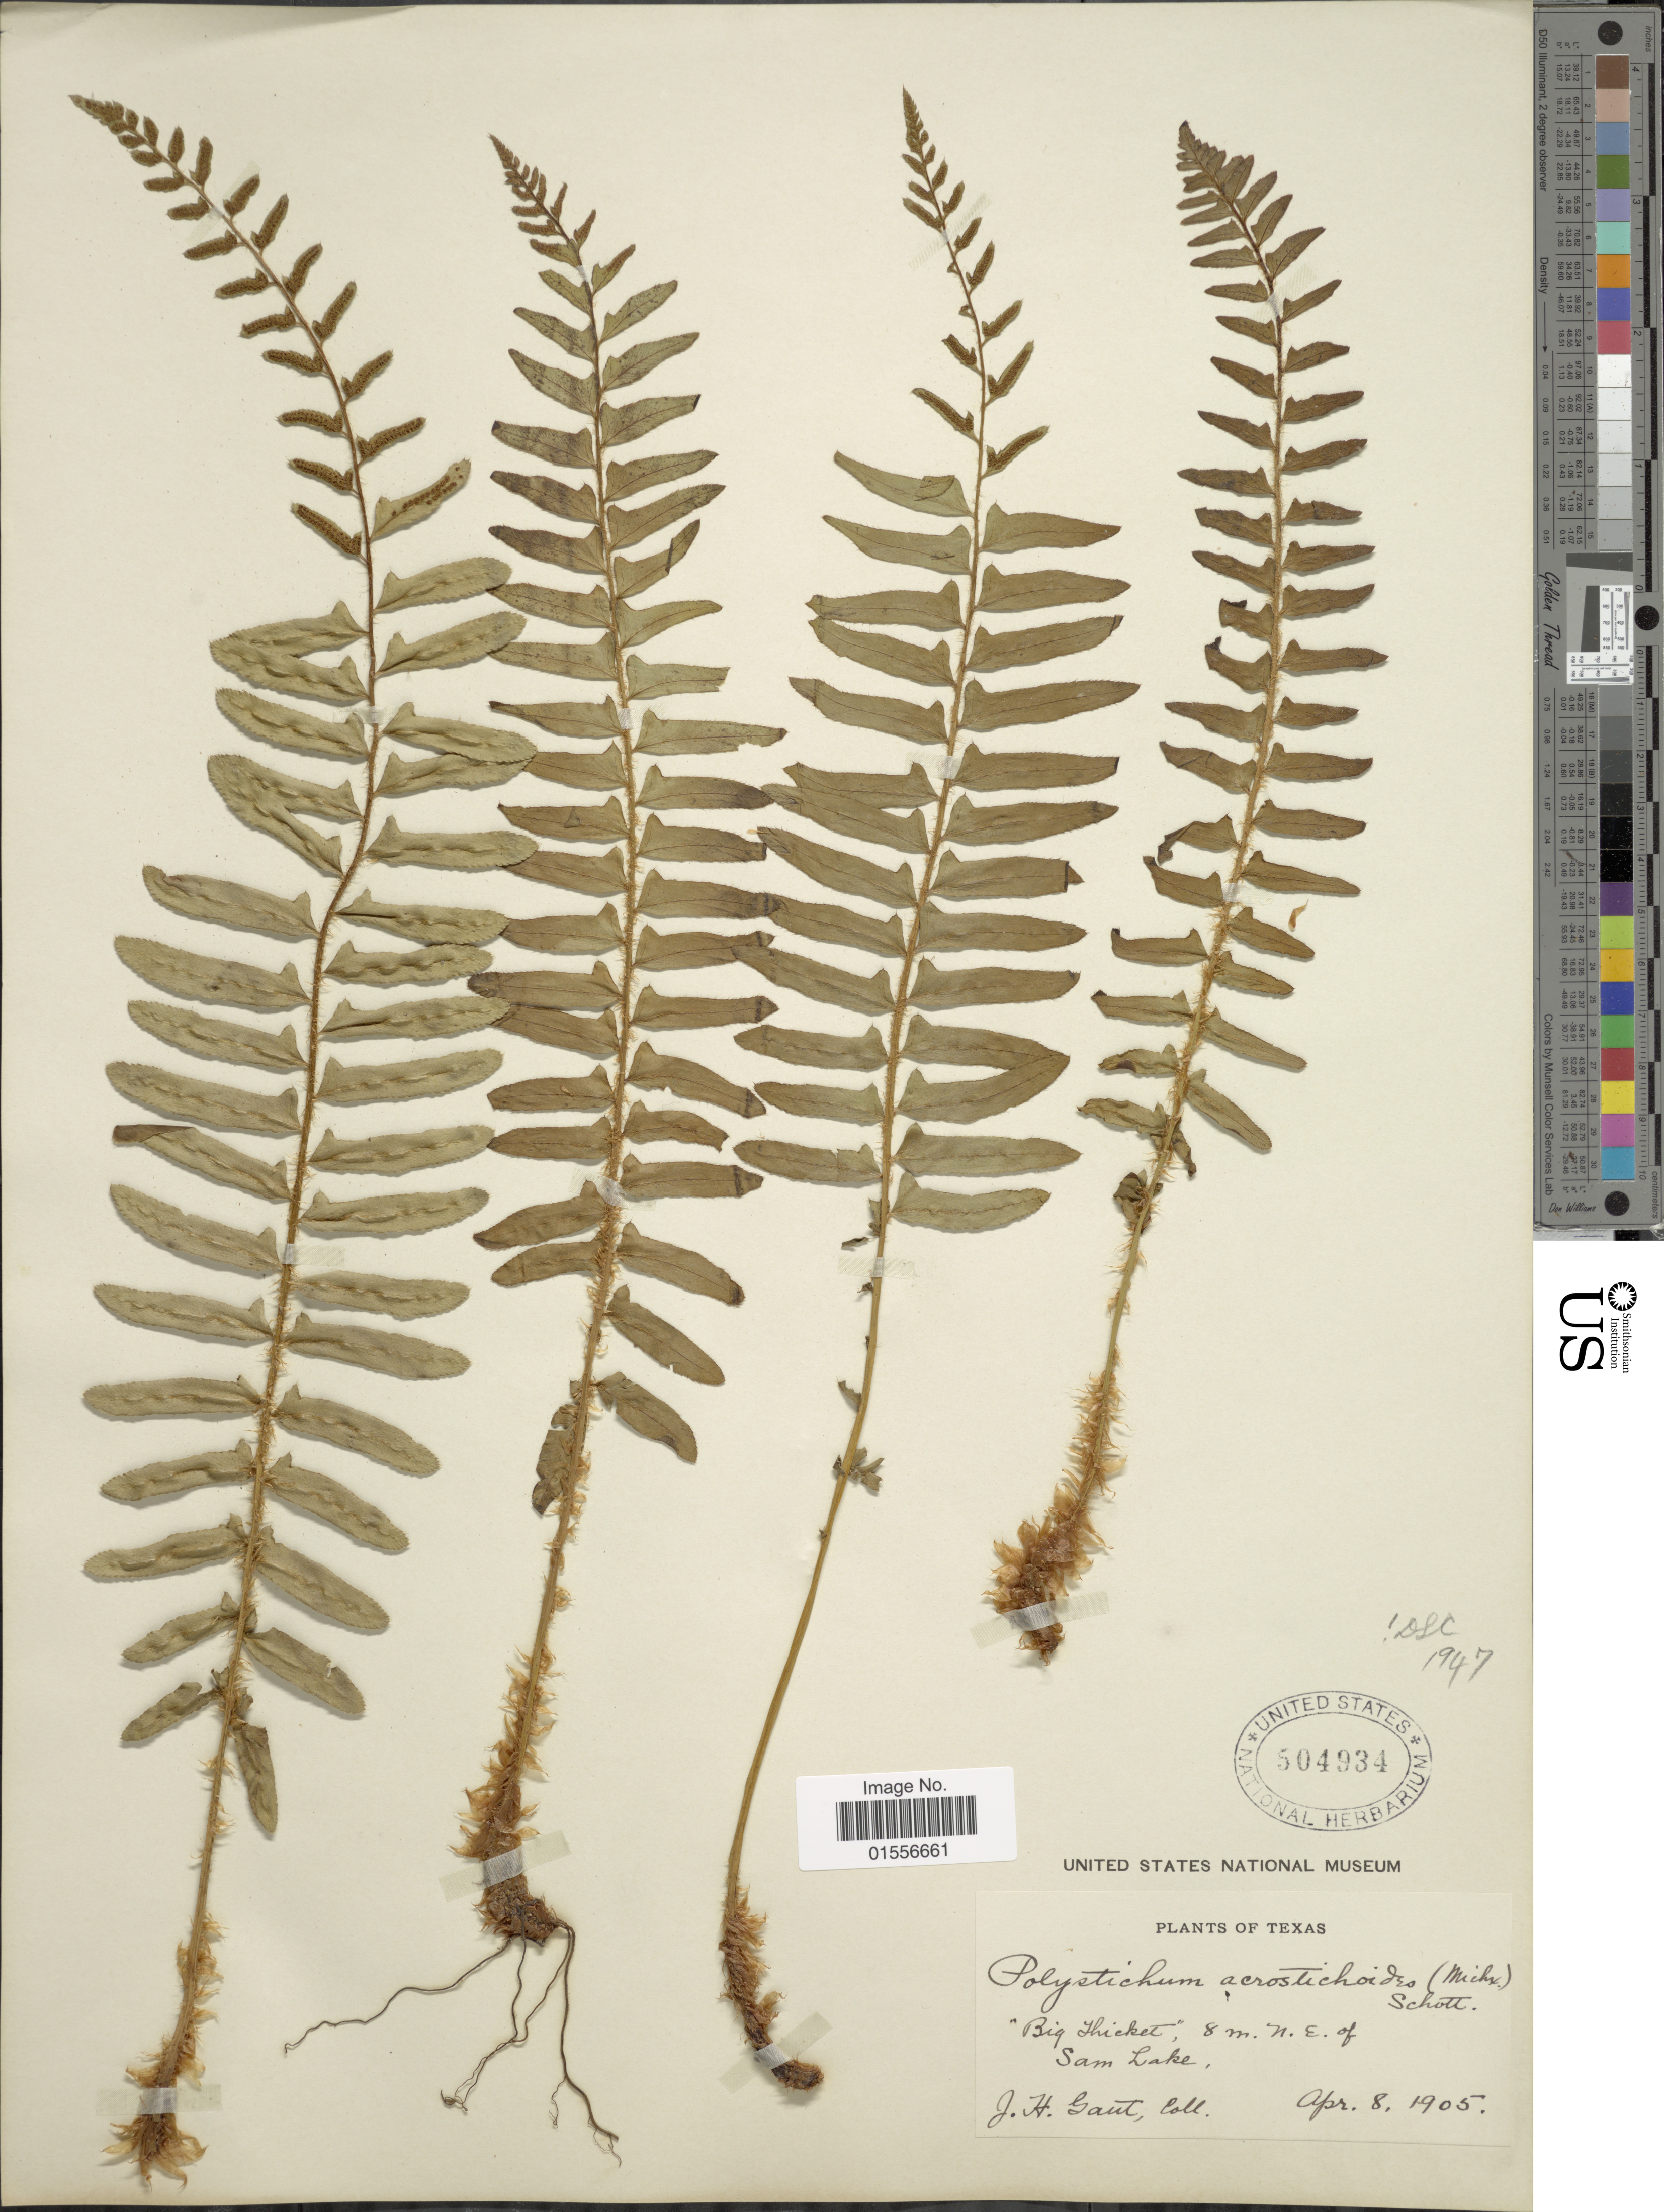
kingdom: Plantae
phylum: Tracheophyta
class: Polypodiopsida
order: Polypodiales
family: Dryopteridaceae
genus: Polystichum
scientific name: Polystichum acrostichoides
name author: (Michx.) Schott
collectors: J. Gant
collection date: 1905-04-08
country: United States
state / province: Texas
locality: Big Thicket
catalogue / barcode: US 504934